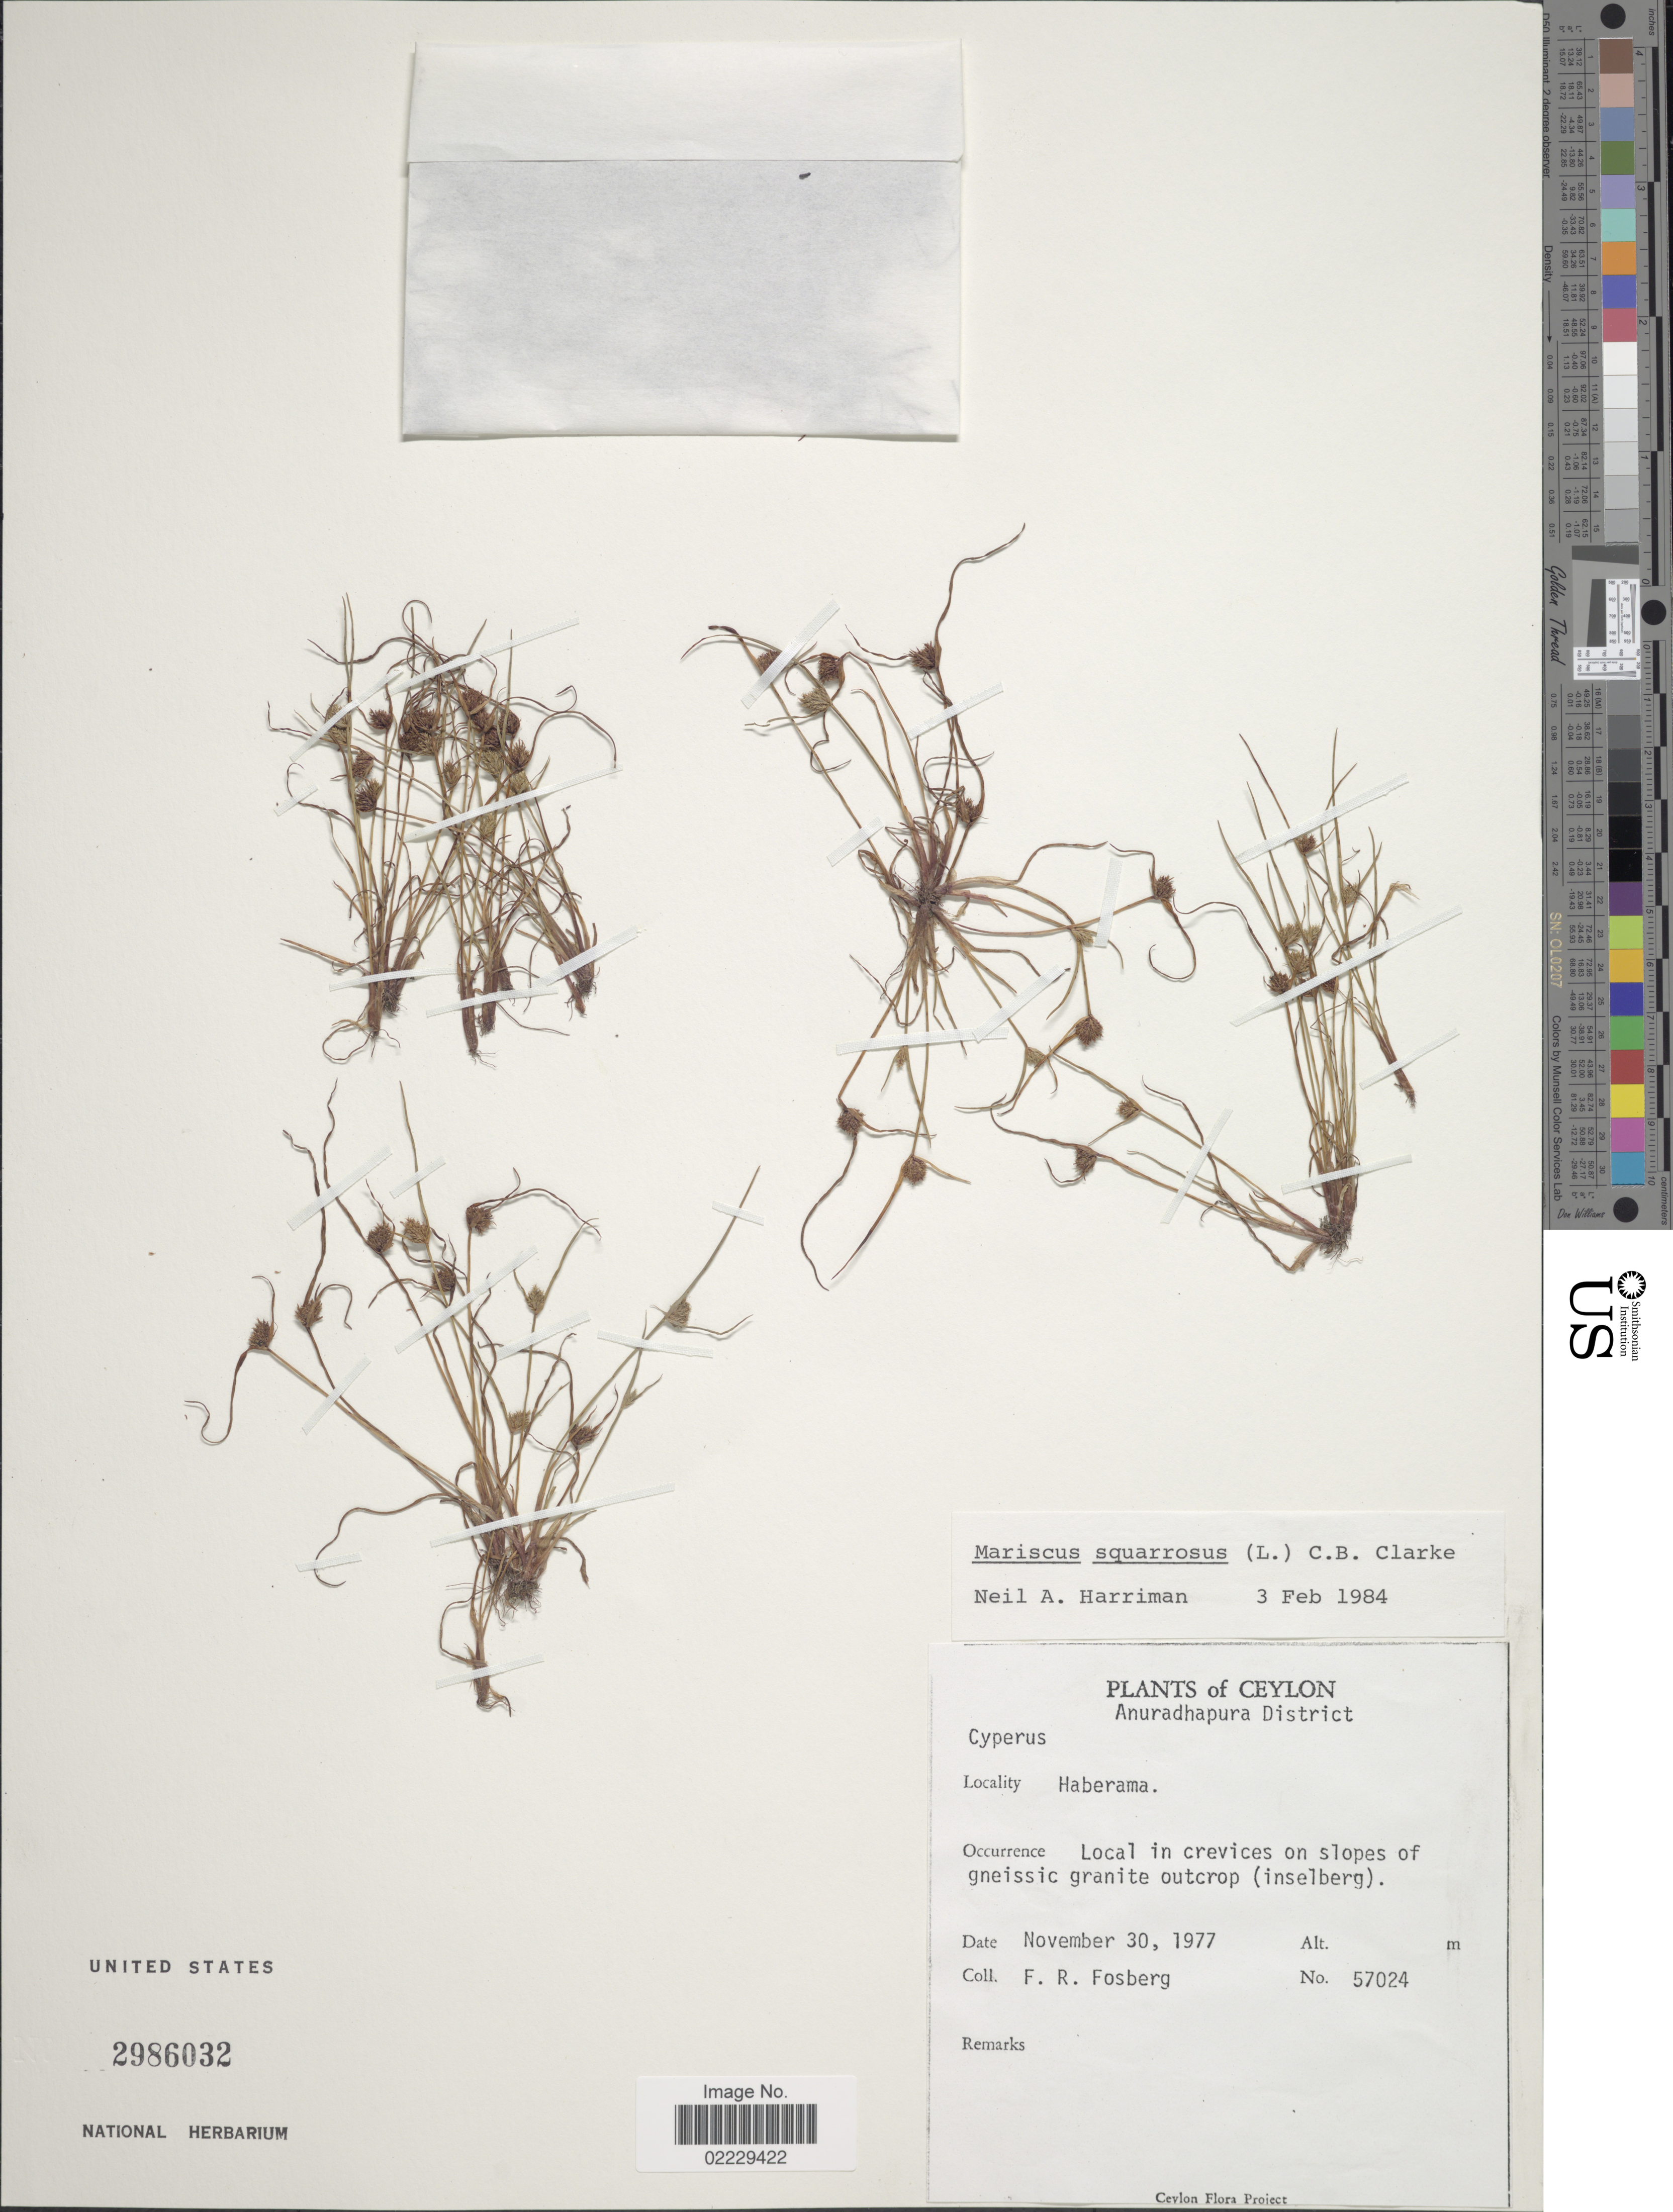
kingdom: Plantae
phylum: Tracheophyta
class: Liliopsida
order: Poales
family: Cyperaceae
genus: Cyperus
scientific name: Cyperus squarrosus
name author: L.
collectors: F. R. Fosberg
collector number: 57024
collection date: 1977-11-30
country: Sri Lanka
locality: Ceylon, Anuradhapura District, Haberama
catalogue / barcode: US 2986032